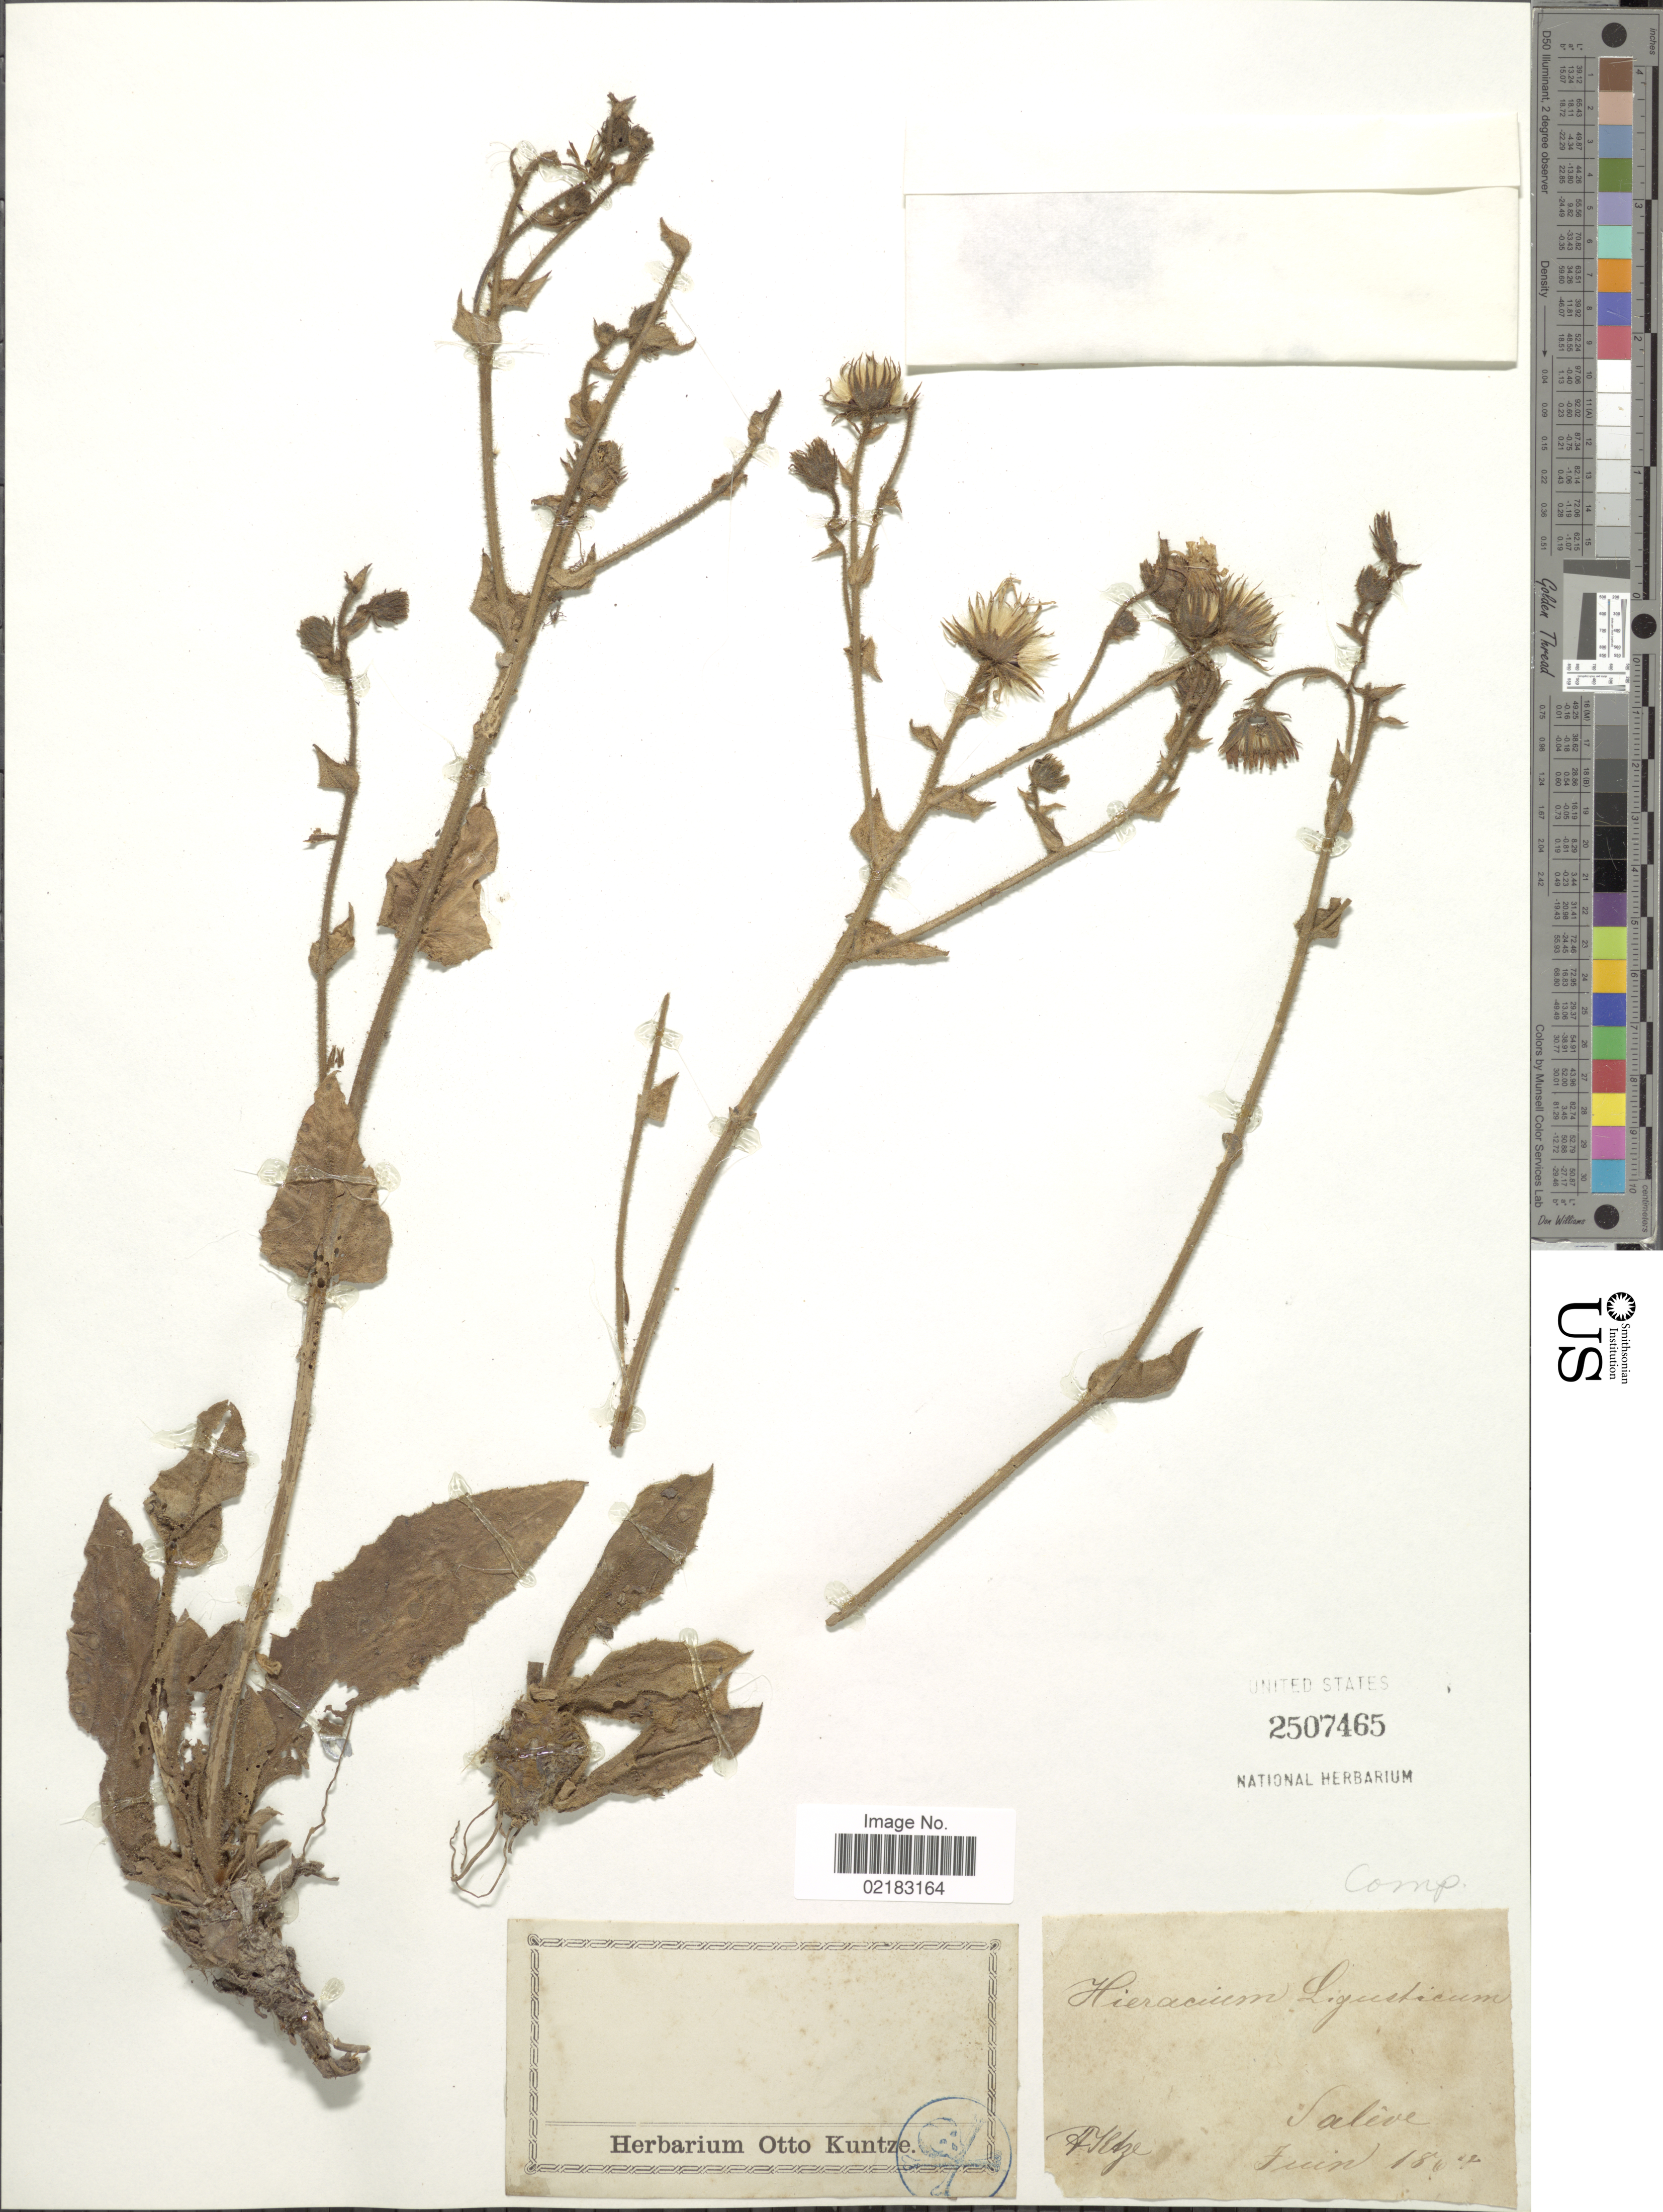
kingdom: Plantae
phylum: Tracheophyta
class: Magnoliopsida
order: Asterales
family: Asteraceae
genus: Hieracium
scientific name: Hieracium amplexicaule subsp. pseudoligusticum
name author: (Gremli) Zahn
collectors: A. Kuntze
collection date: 1864-06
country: France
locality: Saleve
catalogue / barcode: US 2507465